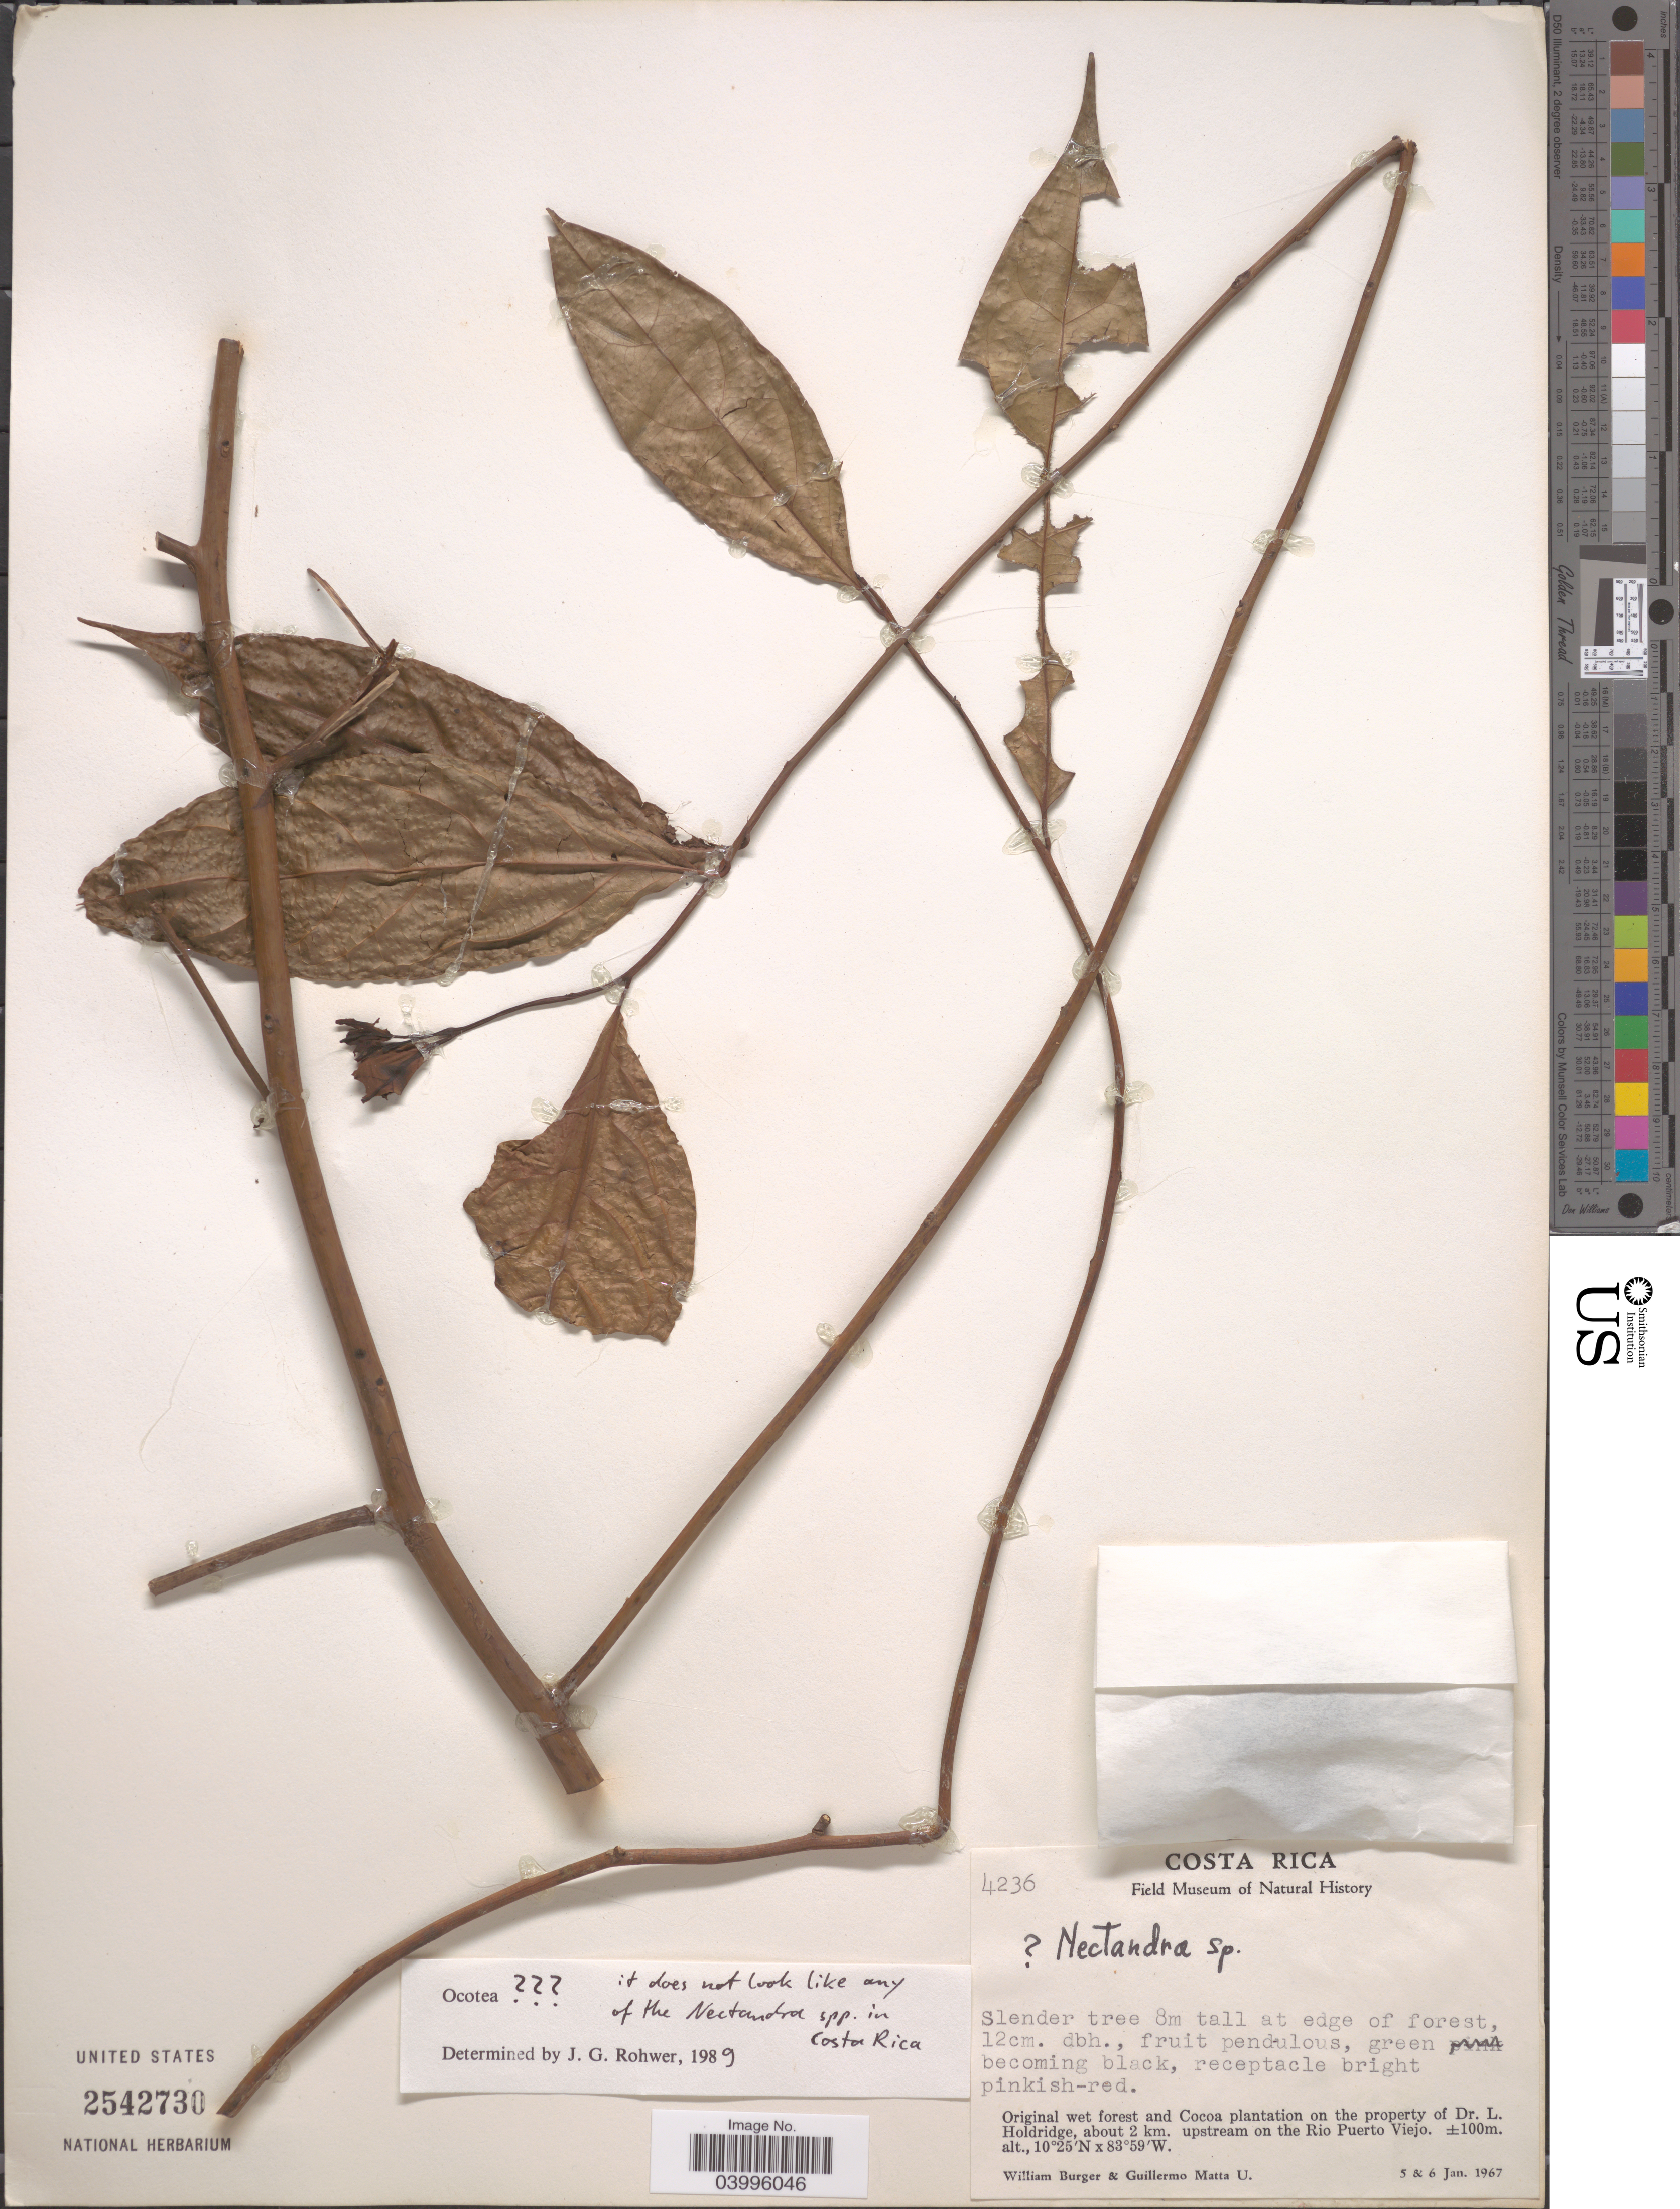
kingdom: Plantae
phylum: Tracheophyta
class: Magnoliopsida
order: Laurales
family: Lauraceae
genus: Ocotea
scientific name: Ocotea sp.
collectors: W. Burger & G. Matta U.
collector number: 4236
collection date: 1967-01-05/1967-01-06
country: Costa Rica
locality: Original wet forest and Cocoa plantation on the property of Dr. L. Holdridge, about 2 km. upstream on the Rio Puerto Viejo.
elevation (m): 100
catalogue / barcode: US 2542730